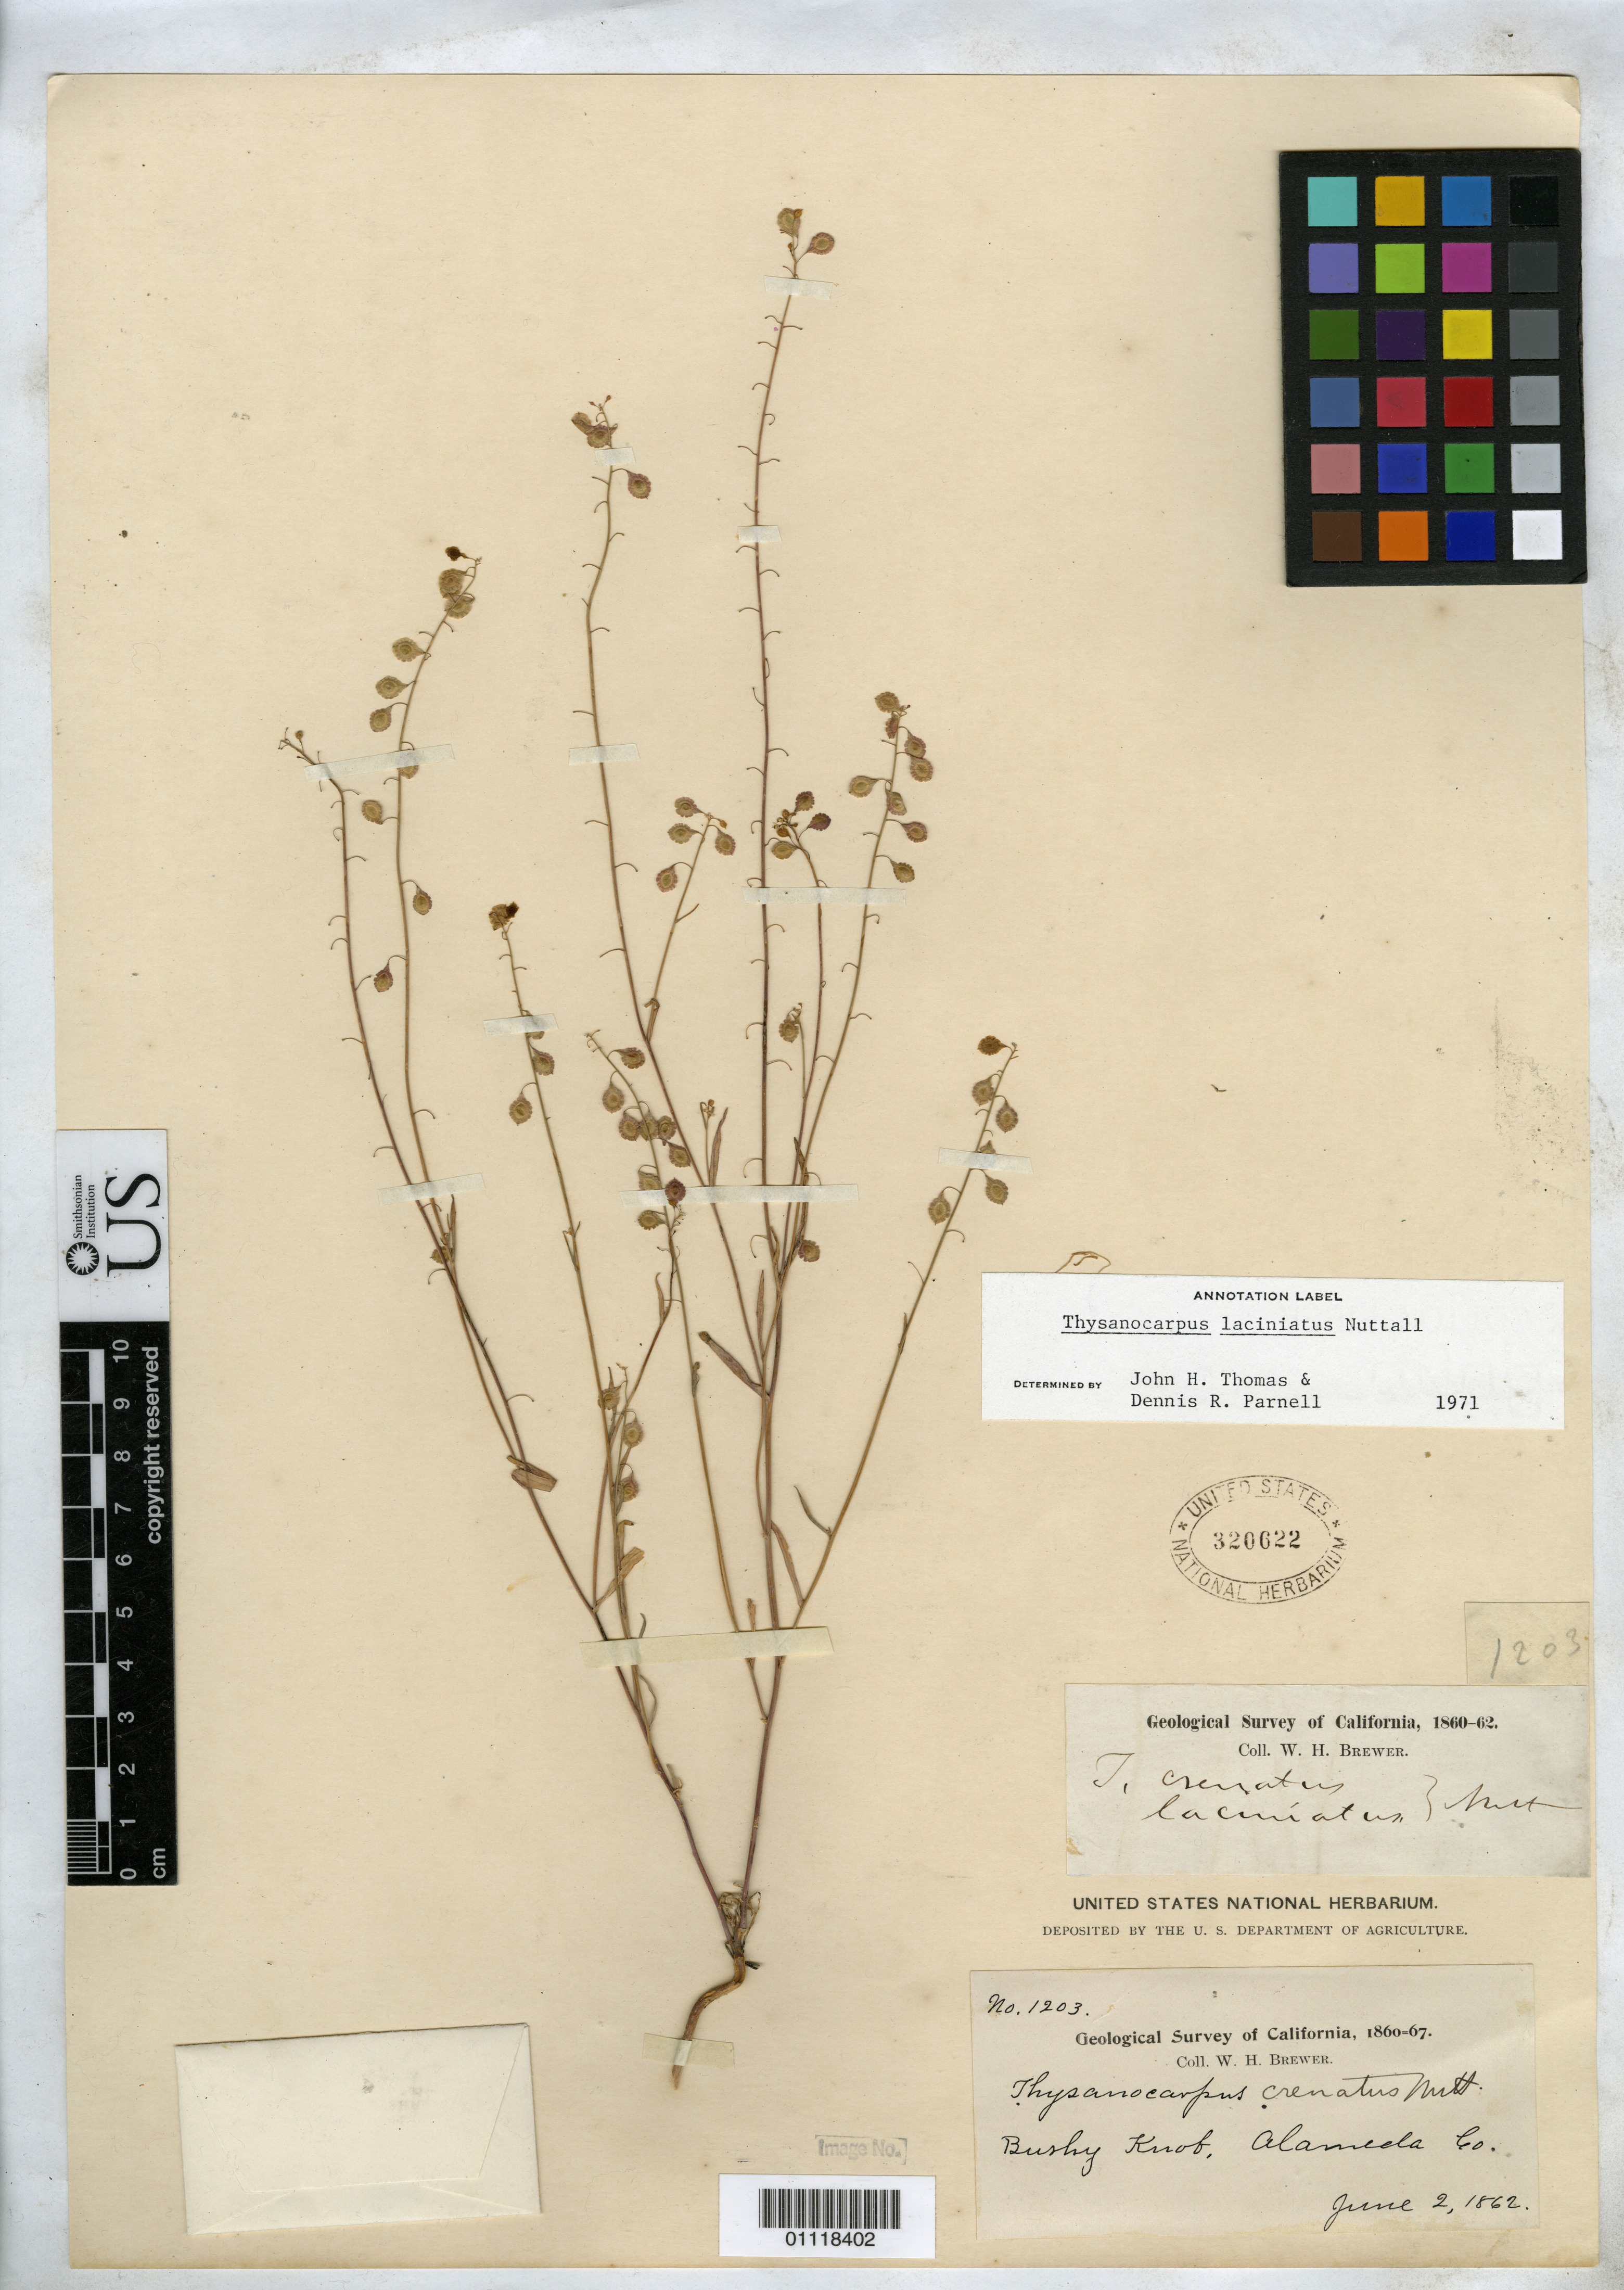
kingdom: Plantae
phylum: Tracheophyta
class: Magnoliopsida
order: Brassicales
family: Brassicaceae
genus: Thysanocarpus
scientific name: Thysanocarpus laciniatus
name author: Nutt. in Torr. & A. Gray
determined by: Thomas, J. H.; Parnell, D. R.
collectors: W. H. Brewer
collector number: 1203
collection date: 1862-06-02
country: United States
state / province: California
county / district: Alameda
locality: Bushy Knob.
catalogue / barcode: US 320622